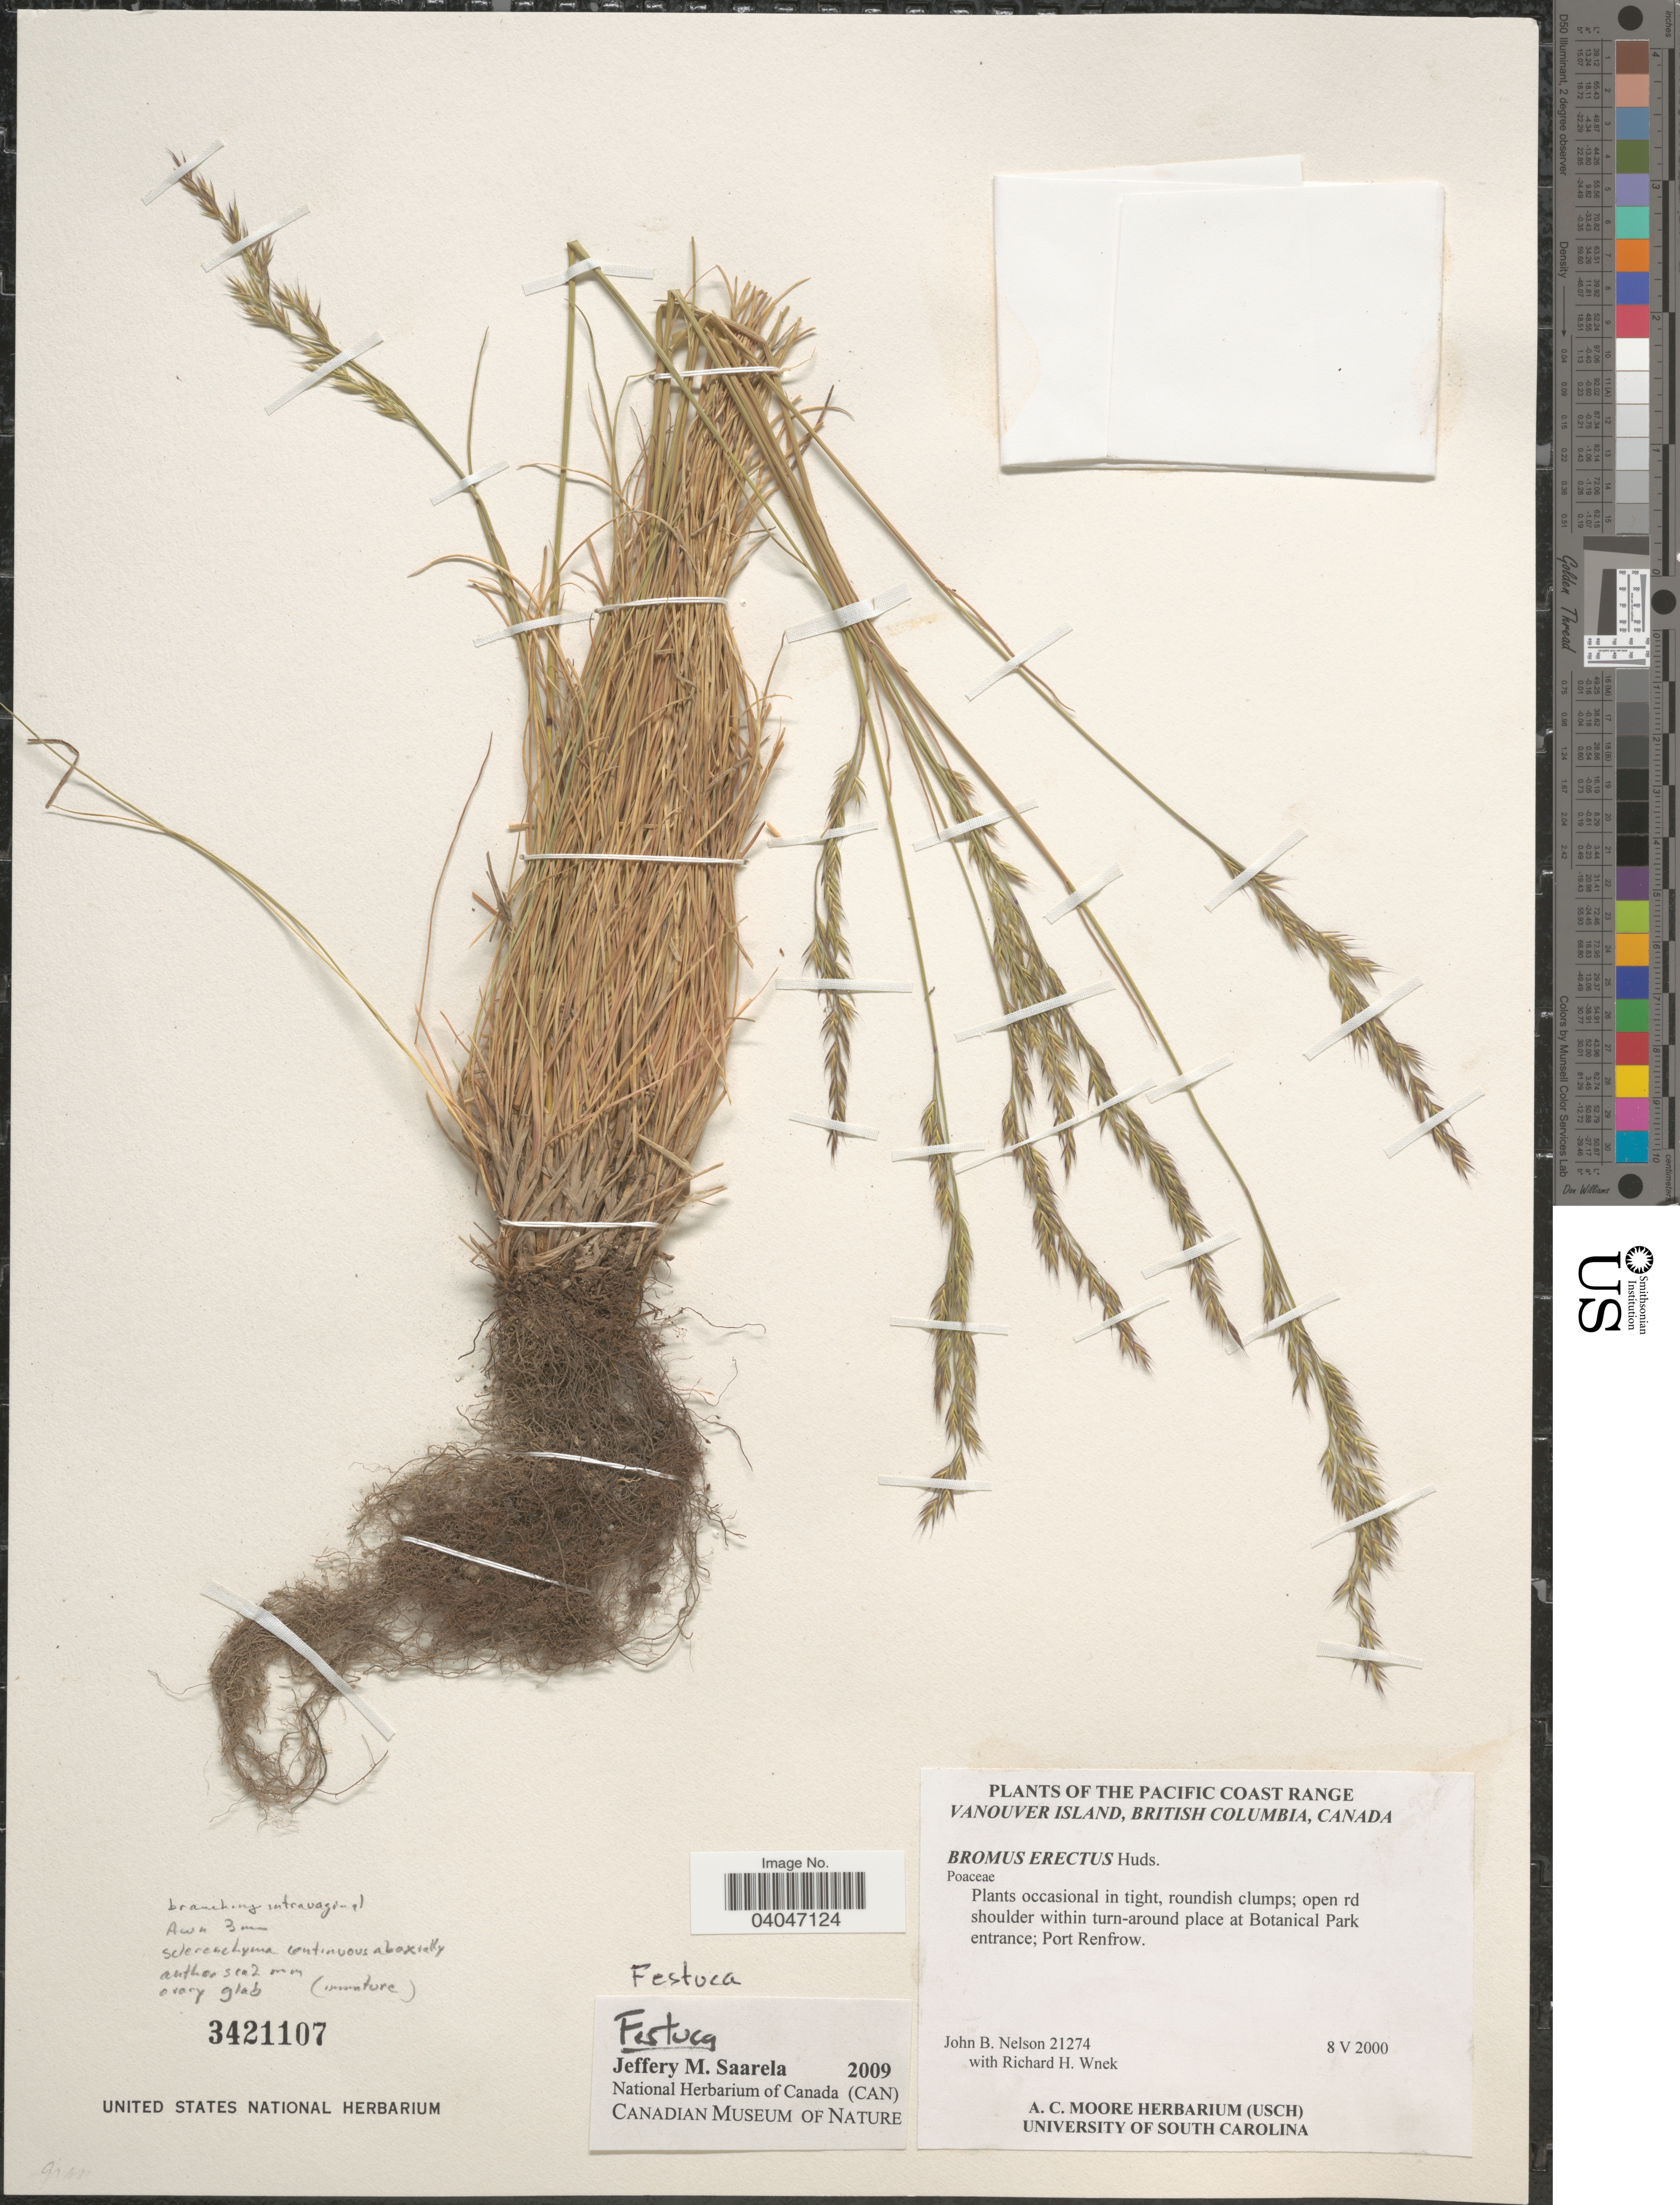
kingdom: Plantae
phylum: Tracheophyta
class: Liliopsida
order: Poales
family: Poaceae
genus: Festuca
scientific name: Festuca sp.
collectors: J. B. Nelson & R. Wnek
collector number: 21274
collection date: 2000-05-08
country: Canada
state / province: British Columbia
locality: The Pacific Coast Range. Vancouver Island. Open rd shoulder within turn-around place at Botanical Park entrance; Port Renfrow.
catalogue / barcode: US 3421107